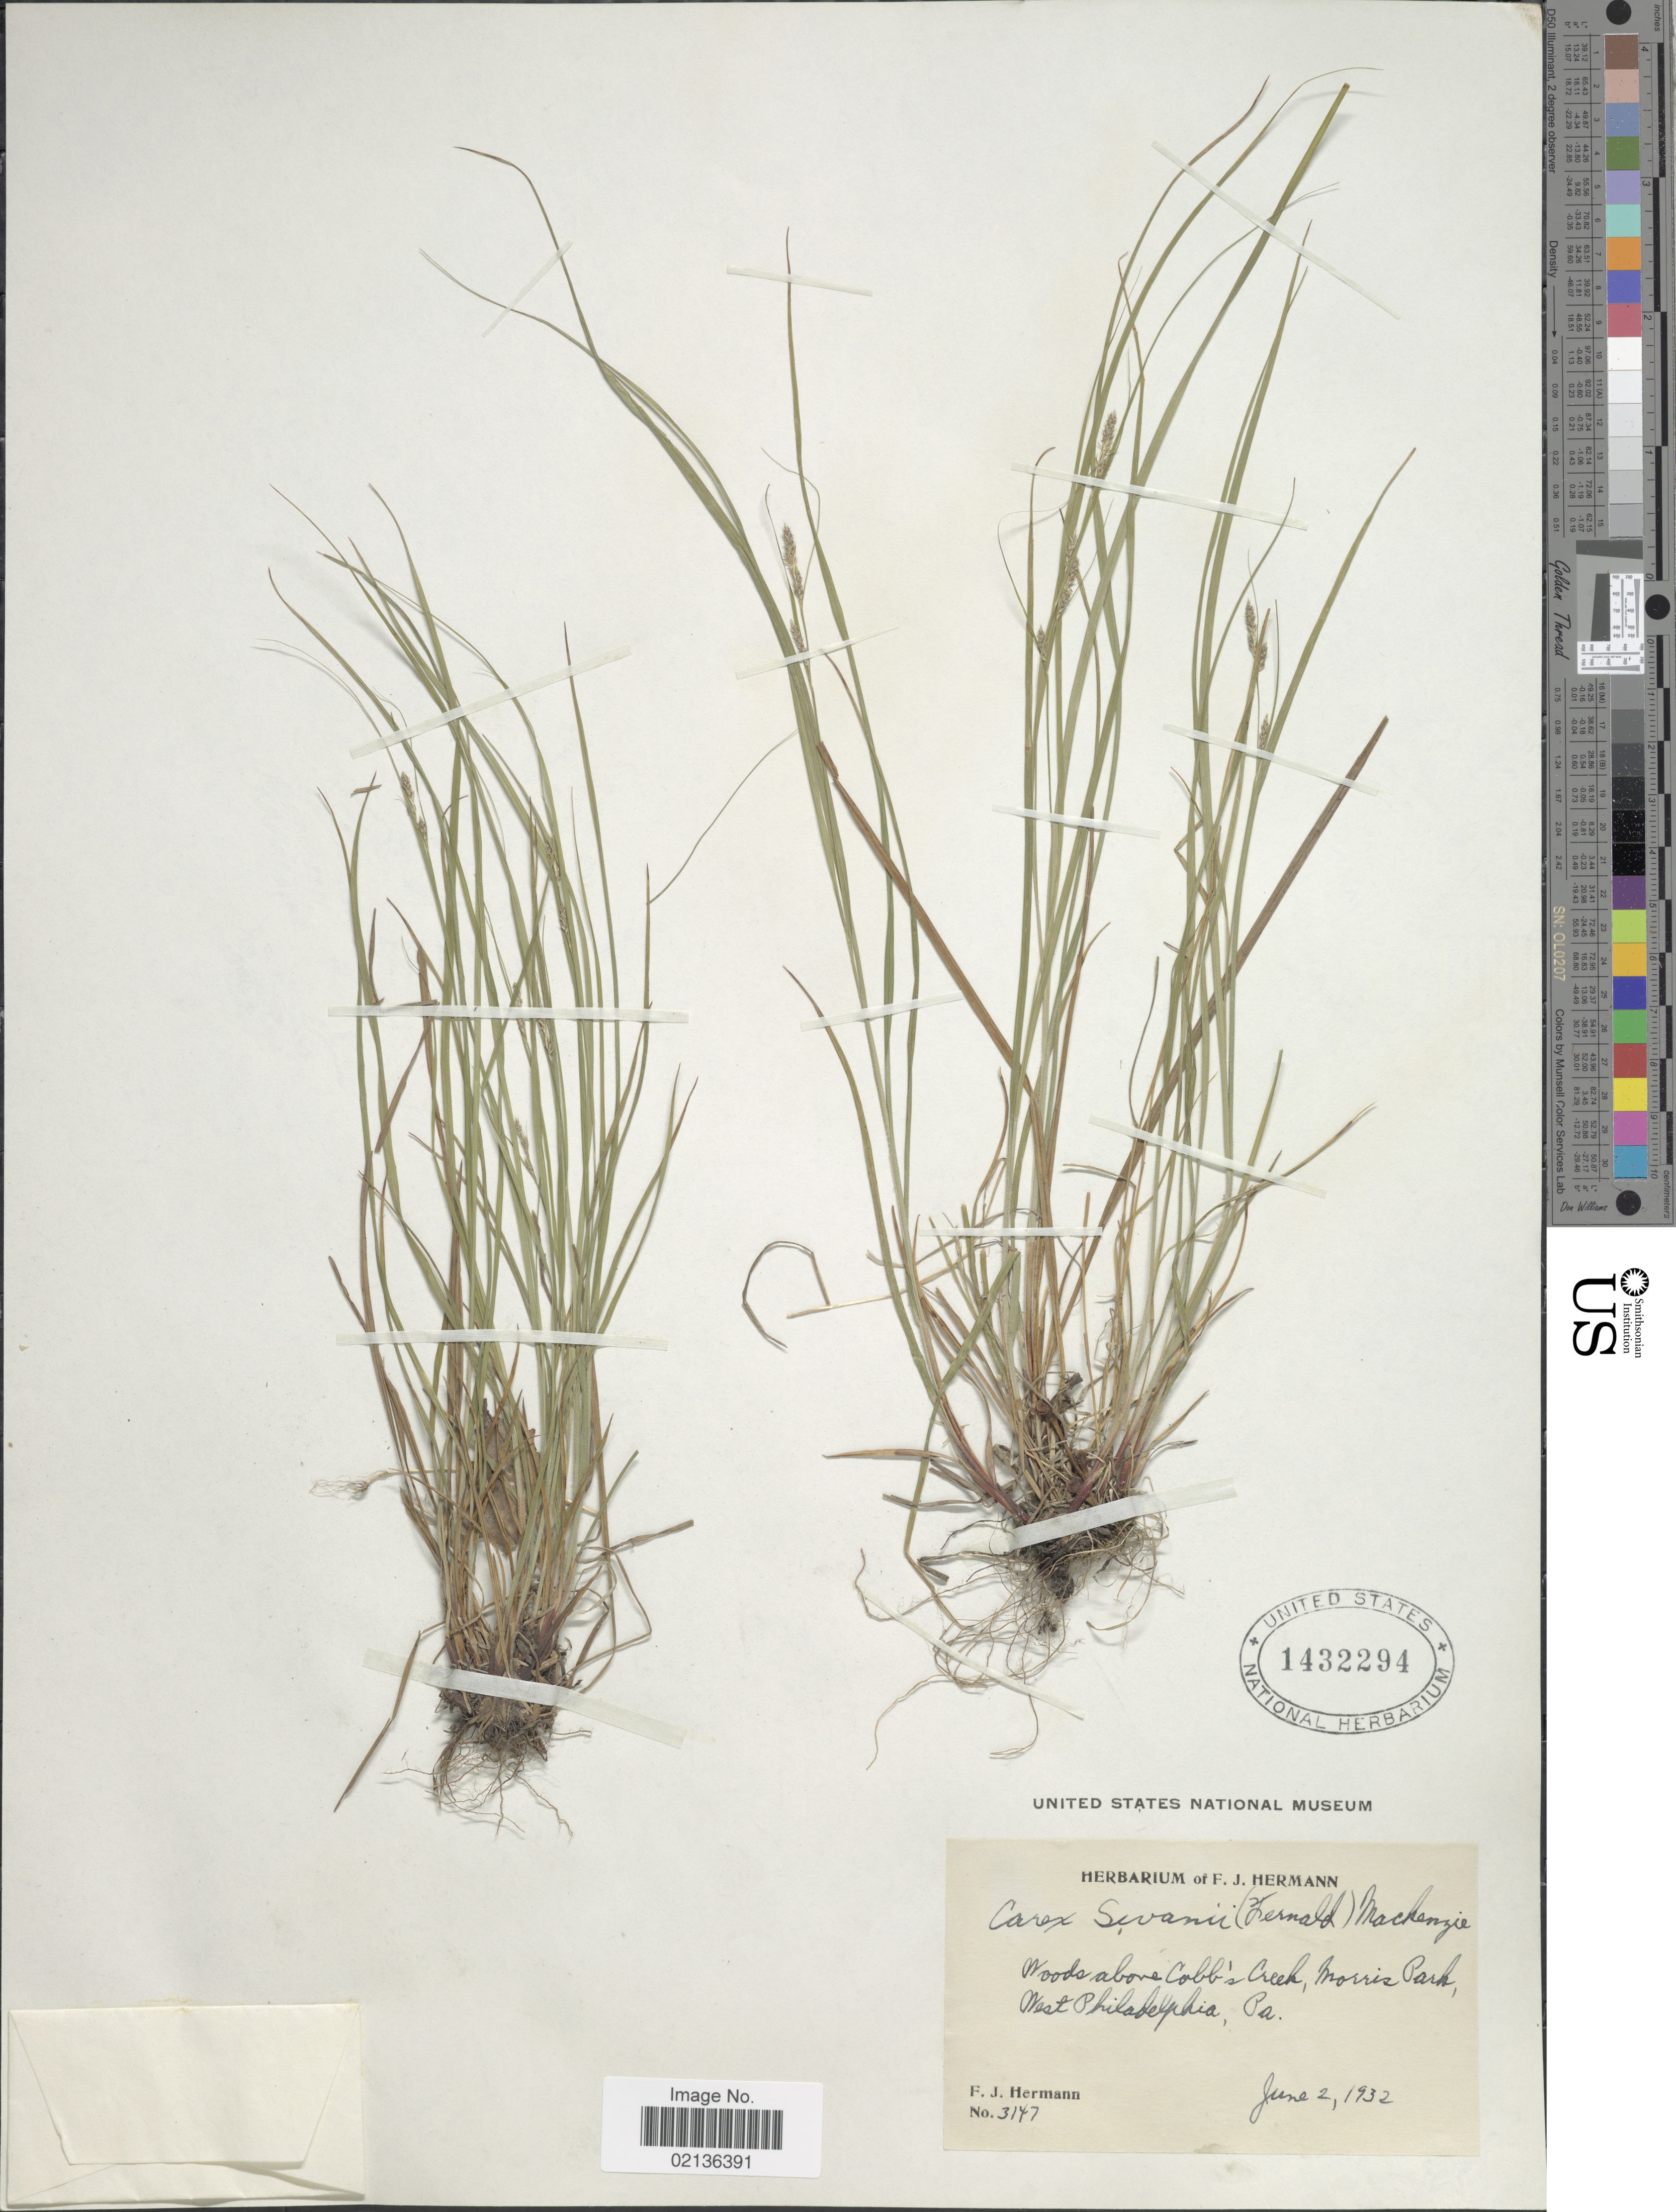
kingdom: Plantae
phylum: Tracheophyta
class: Liliopsida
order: Poales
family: Cyperaceae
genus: Carex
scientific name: Carex swanii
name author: (Fernald) Mack.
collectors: F. J. Hermann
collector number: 3147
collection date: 1932-06-02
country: United States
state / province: Pennsylvania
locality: Woods above Cobb's Creek, Morris Park, West Philadelphia, Pa.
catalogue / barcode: US 1432294